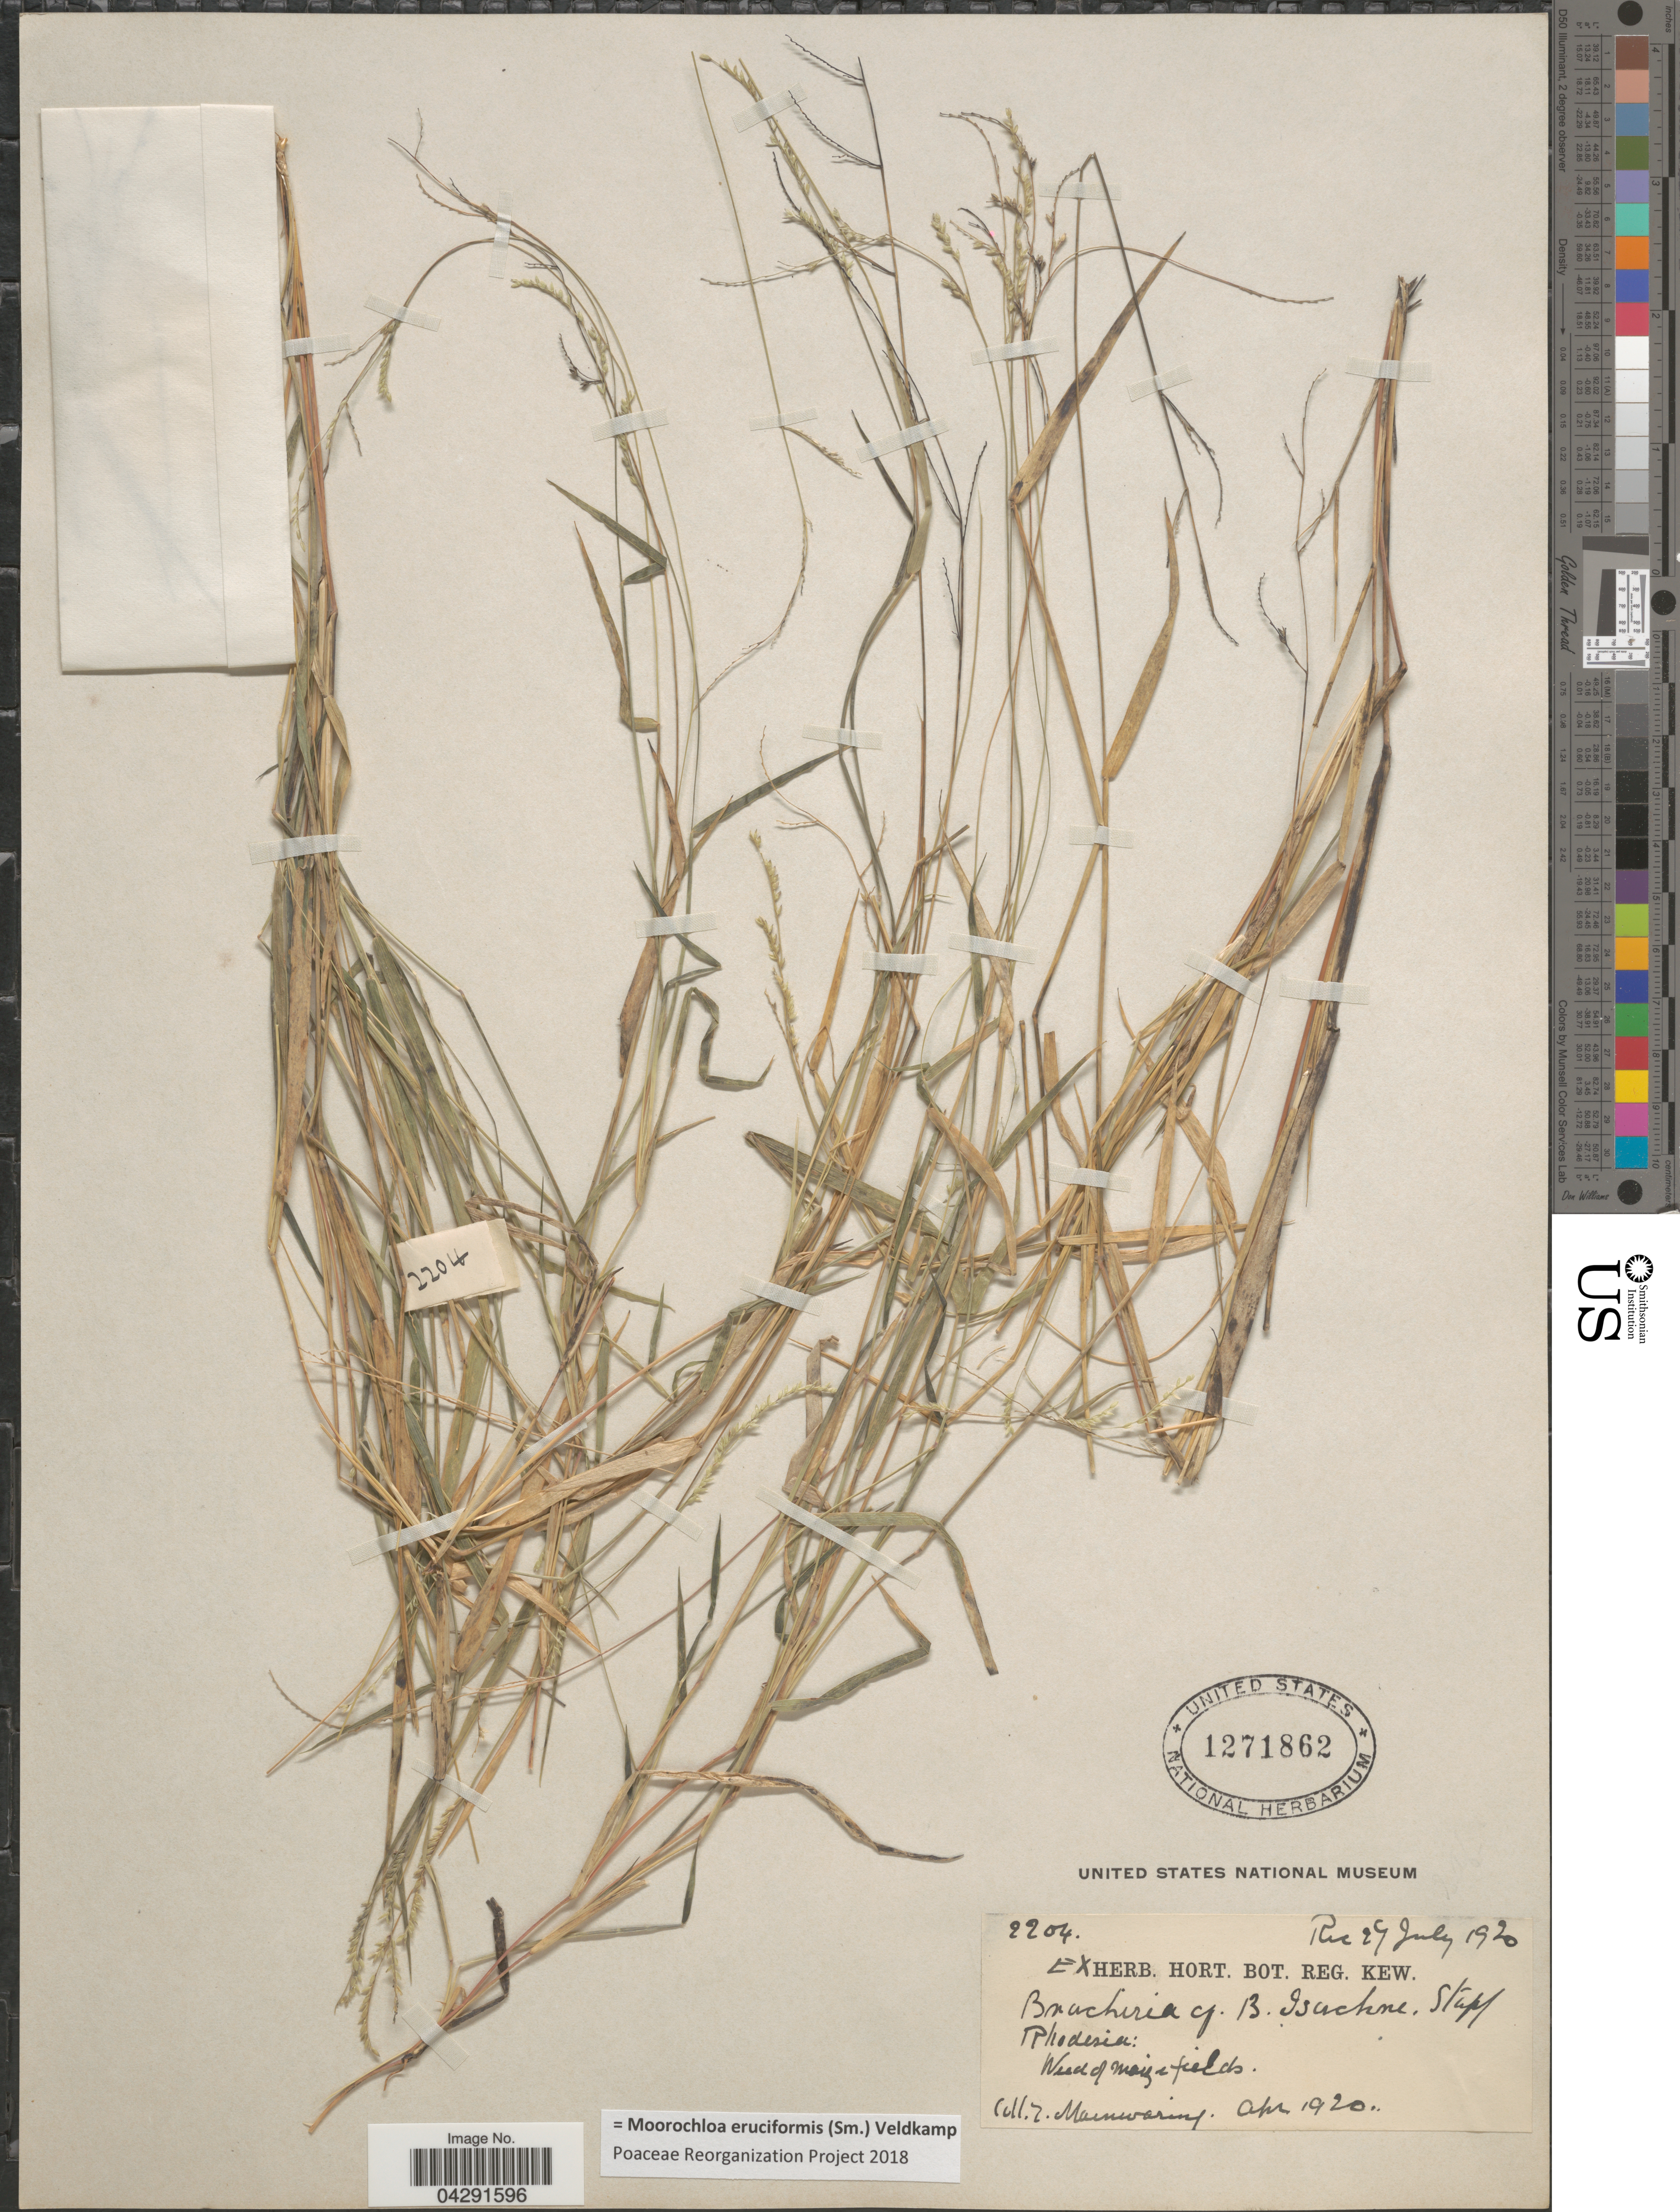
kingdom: Plantae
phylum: Tracheophyta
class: Liliopsida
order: Poales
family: Poaceae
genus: Moorochloa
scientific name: Moorochloa eruciformis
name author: (Sm.) Veldkamp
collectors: C. Mainwaring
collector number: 2204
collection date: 1920-04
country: Zimbabwe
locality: Rhodesia: Weed of mais e fields.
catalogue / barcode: US 1271862